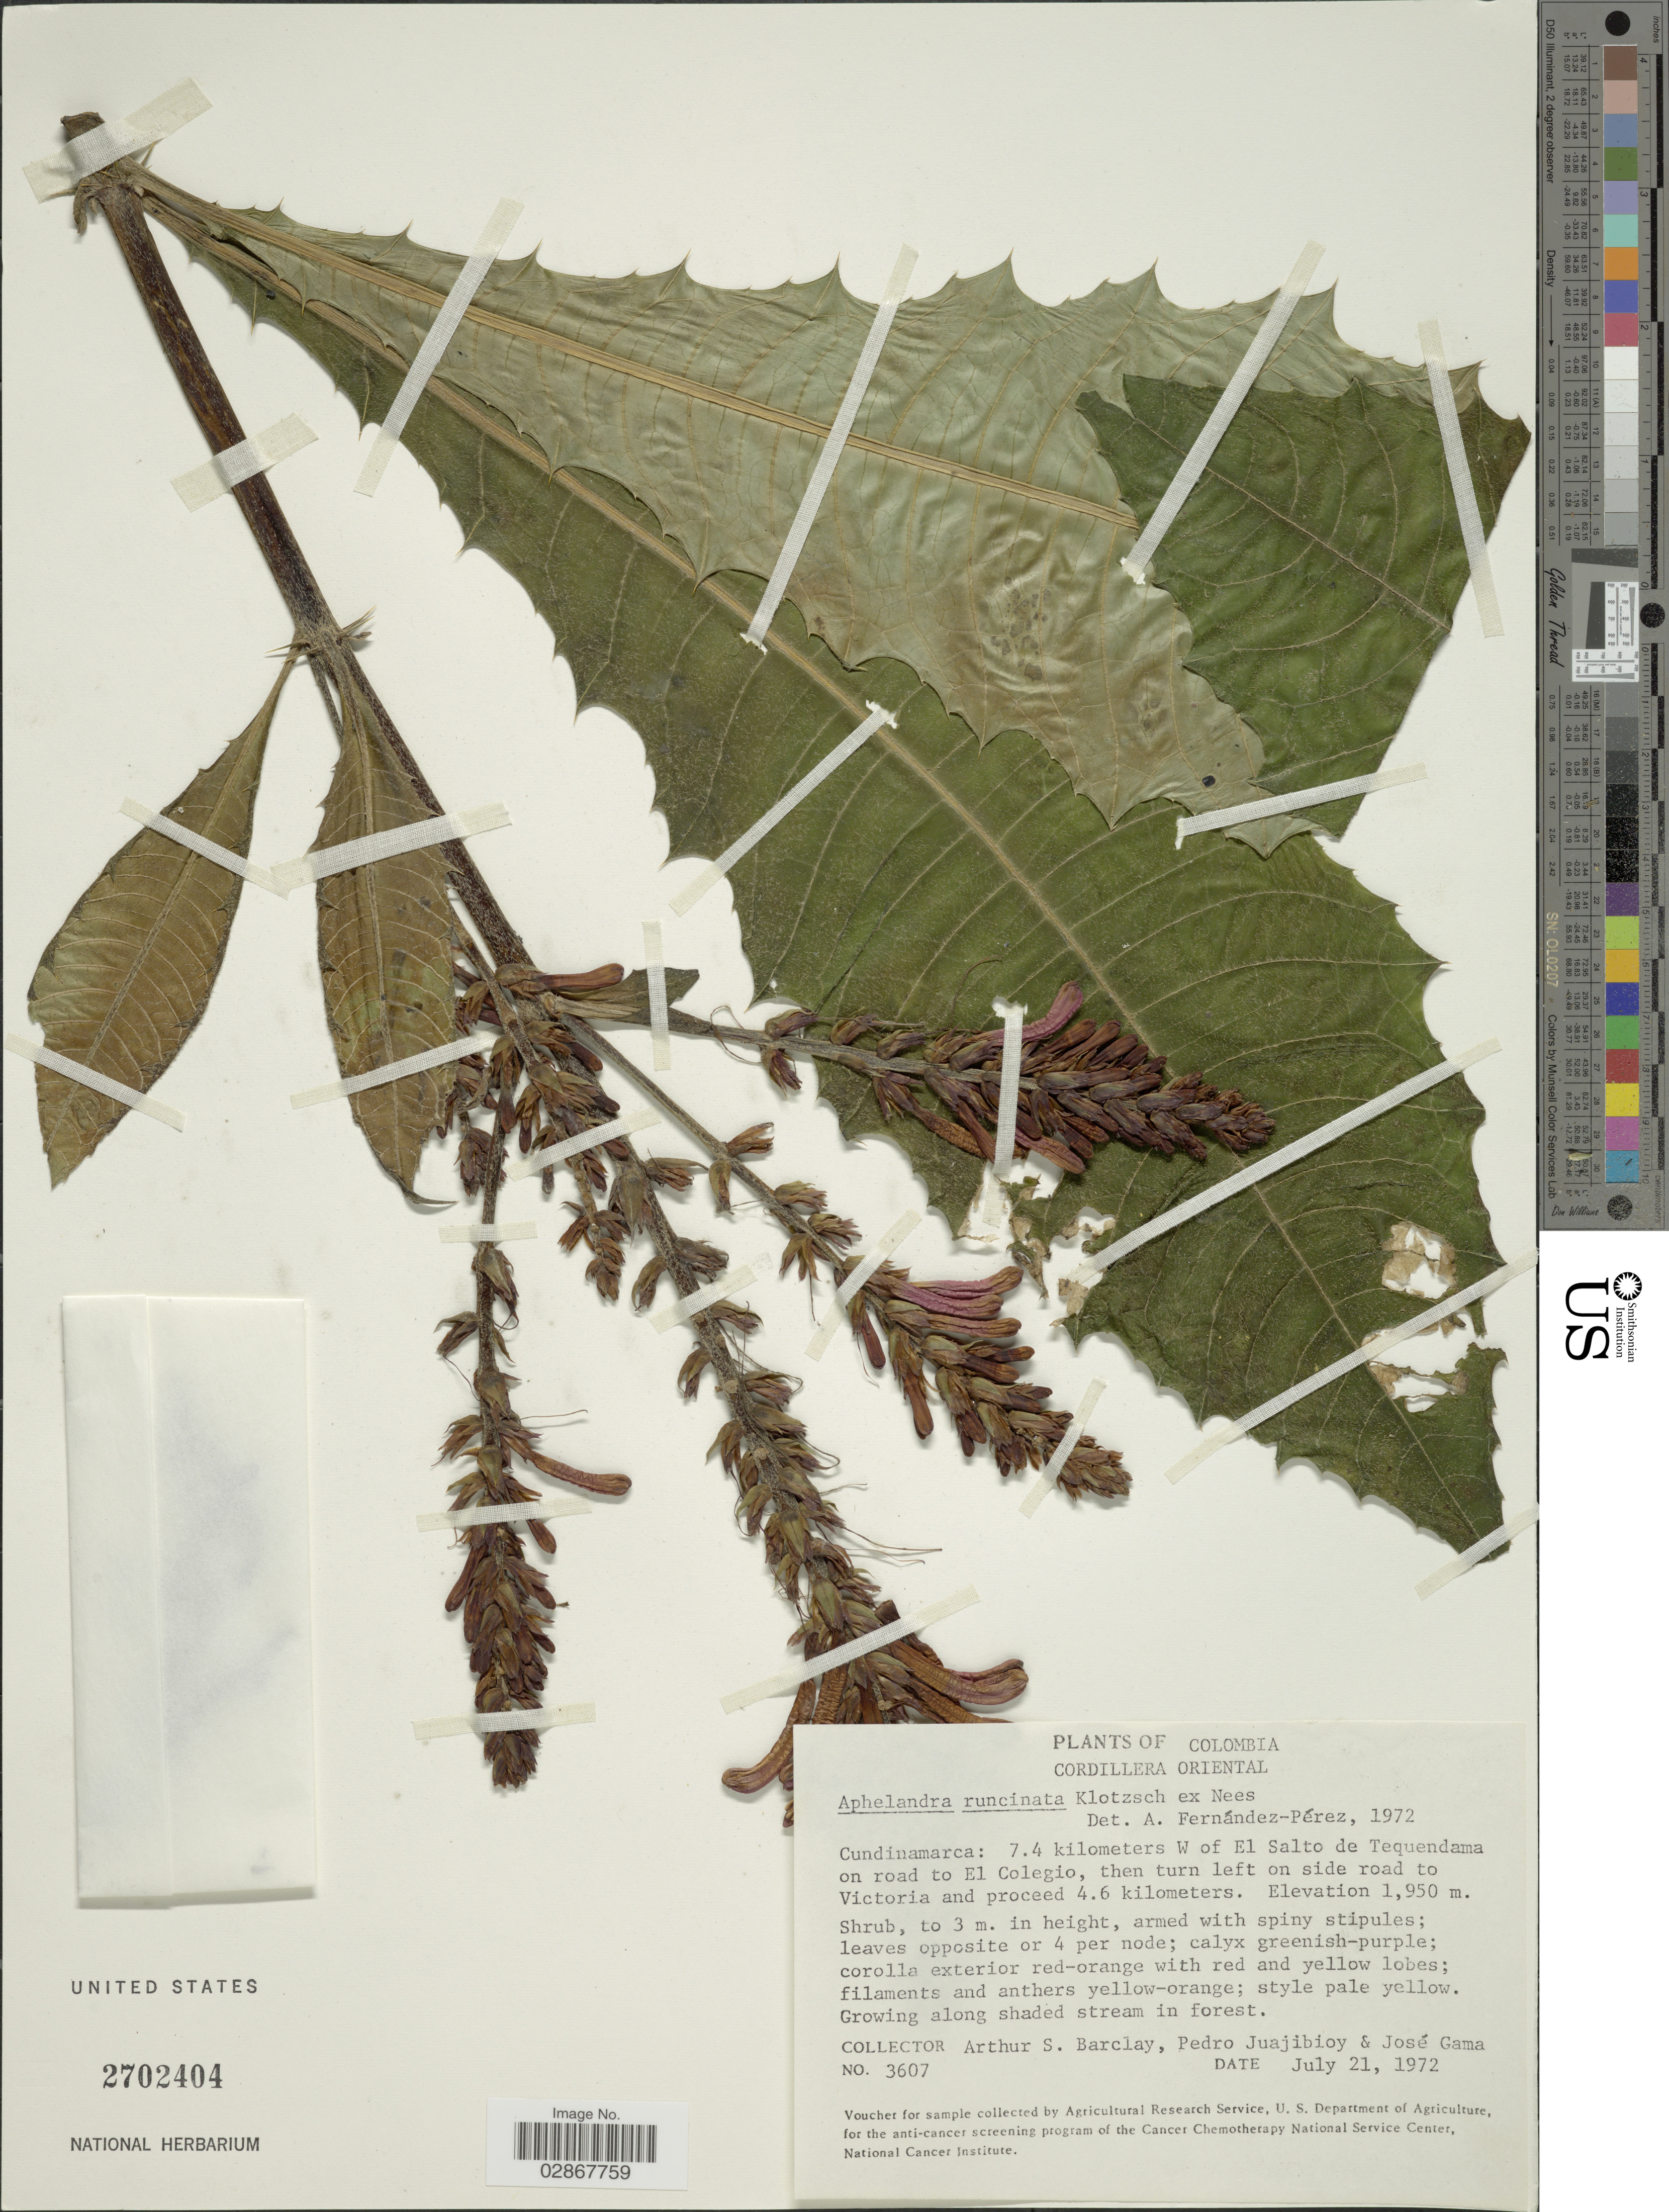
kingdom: Plantae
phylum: Tracheophyta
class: Magnoliopsida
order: Lamiales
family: Acanthaceae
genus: Aphelandra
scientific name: Aphelandra runcinata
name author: Klotzsch ex Nees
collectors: A. S. Barclay, P. Juajibioy & J. Gama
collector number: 607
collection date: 1972-07-21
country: Colombia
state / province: Cundinamarca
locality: Cordillera Oriental. 7.4 kilometers W of El Salto de Tequendama on road to El Colegio, then turn left on side road to Victoria and proceed 4.6 kilometers.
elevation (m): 1950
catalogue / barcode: US 2702404